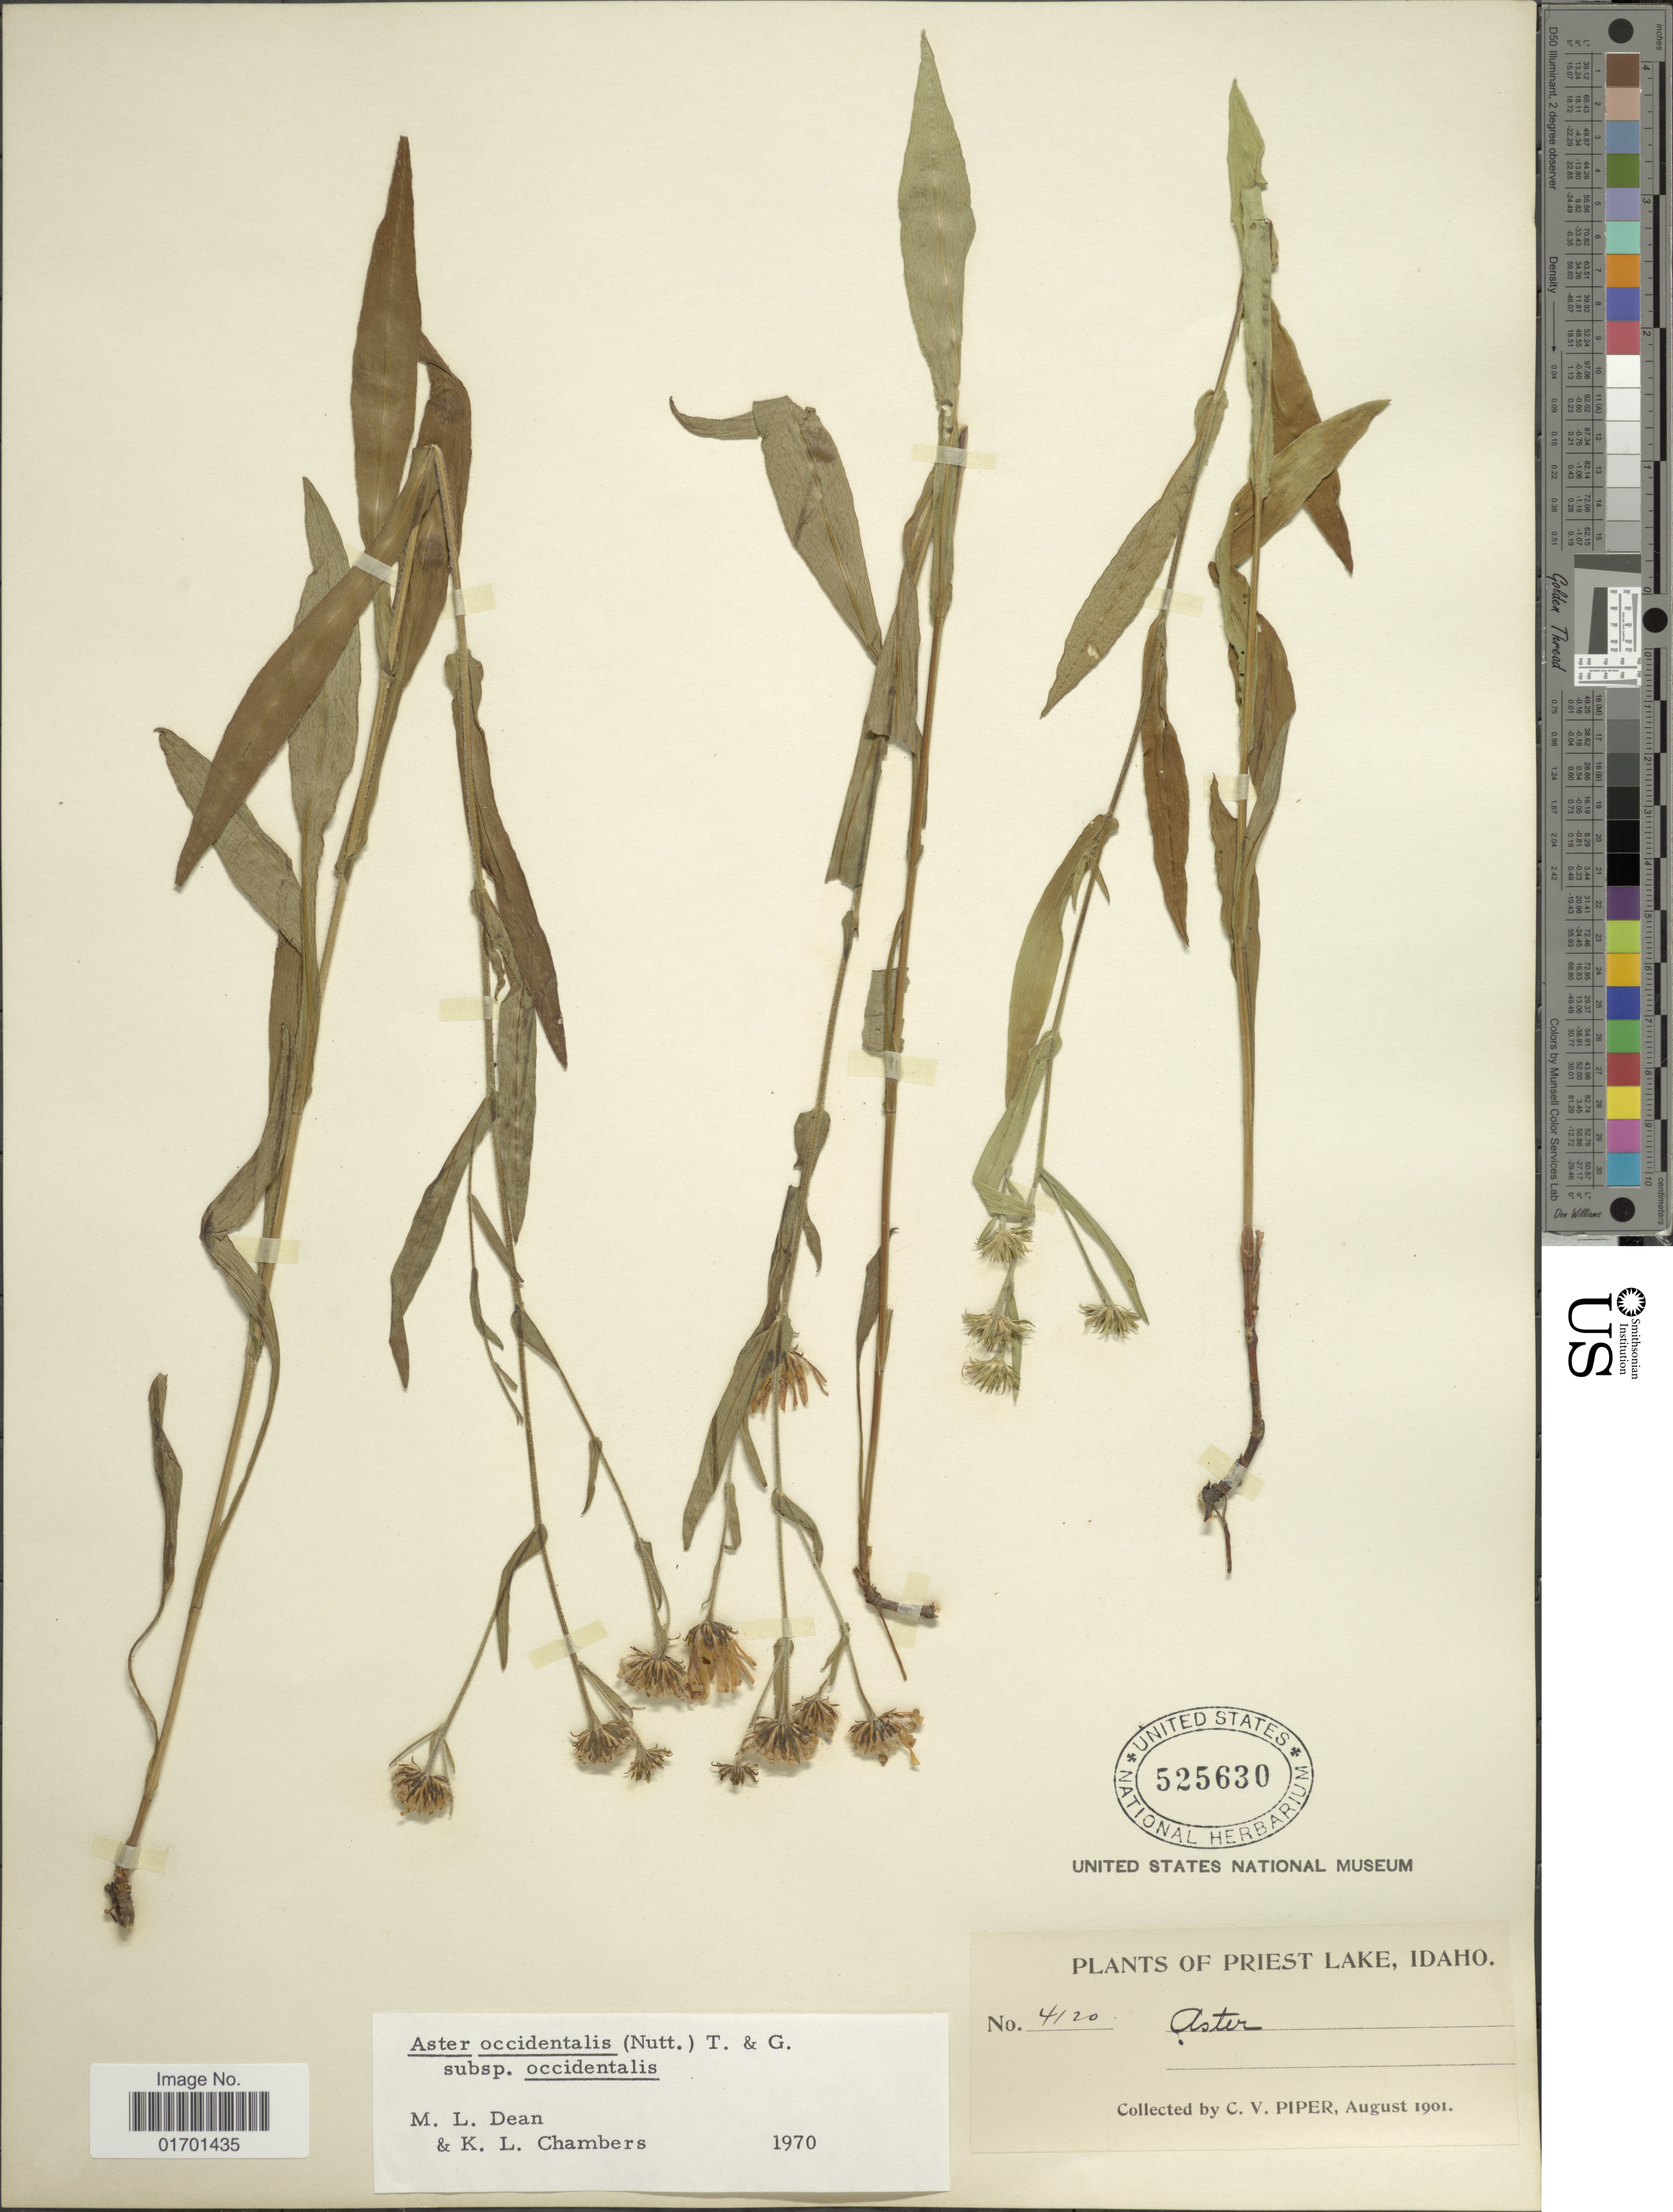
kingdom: Plantae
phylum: Tracheophyta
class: Magnoliopsida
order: Asterales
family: Asteraceae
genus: Symphyotrichum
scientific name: Symphyotrichum spathulatum var. spathulatum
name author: (Lindl.) G.L. Nesom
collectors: C. V. Piper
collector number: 4120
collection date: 1901-08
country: United States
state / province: Idaho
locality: Pirest Lake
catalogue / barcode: US 525630